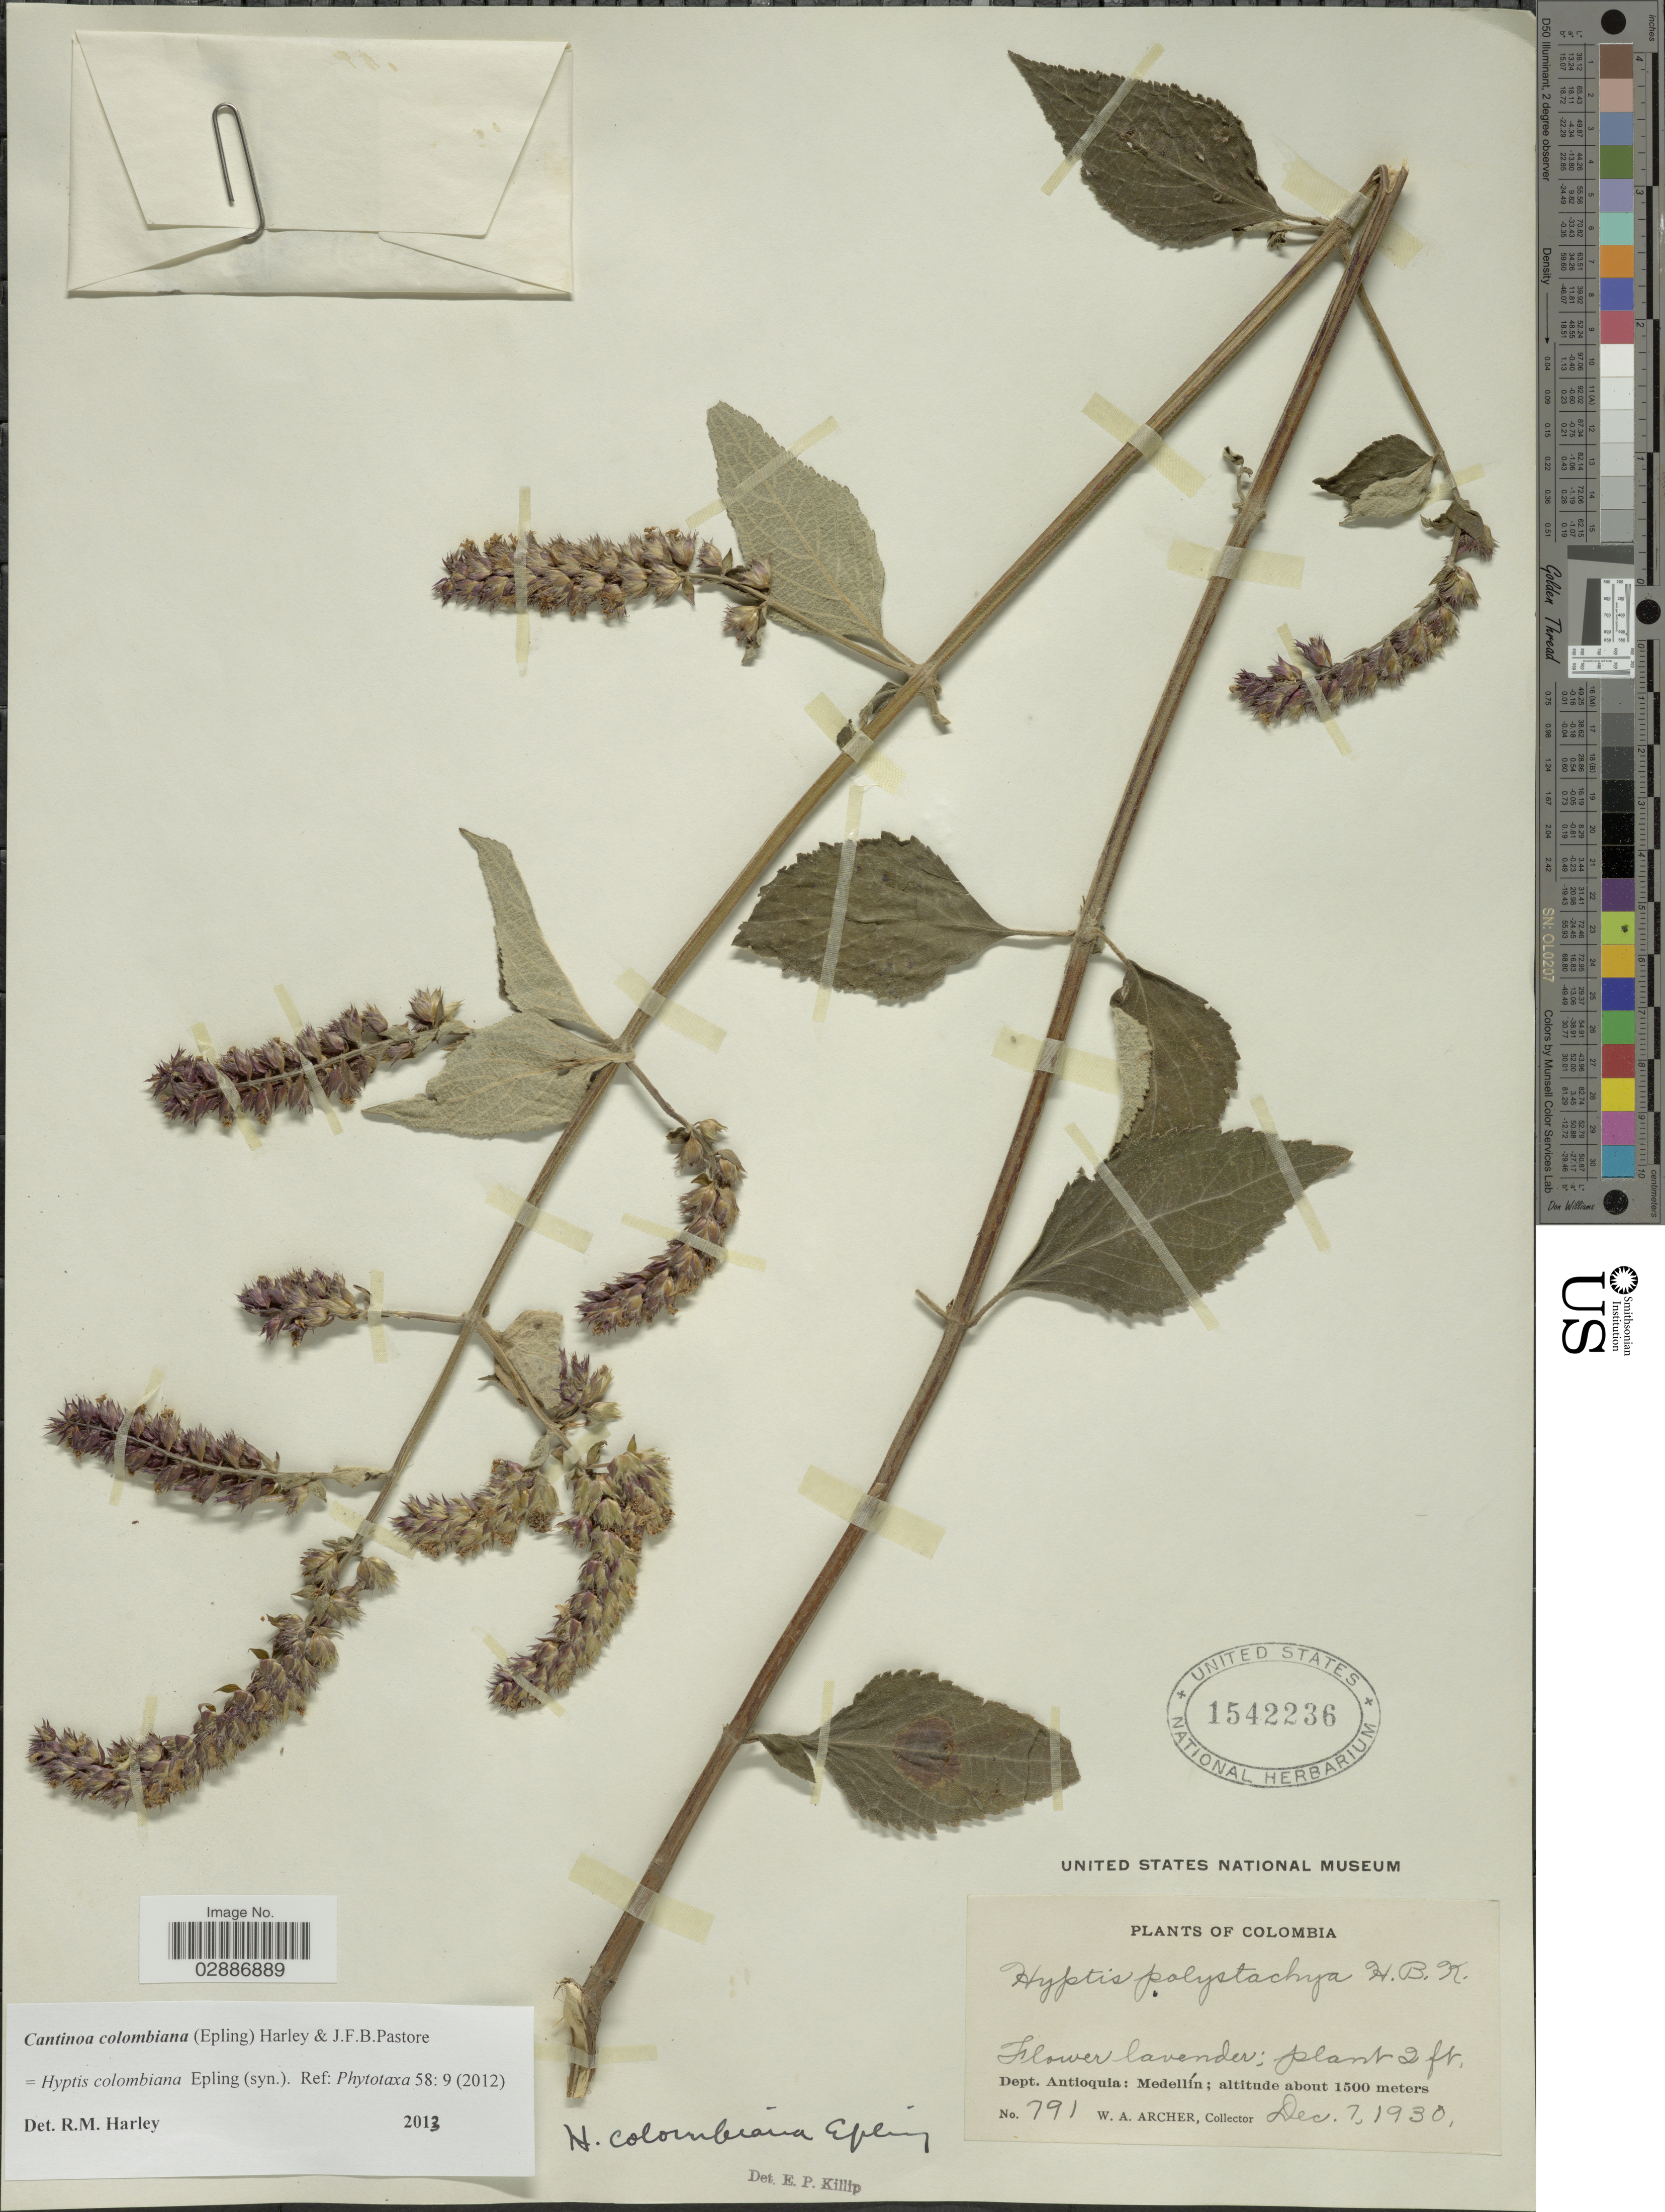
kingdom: Plantae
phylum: Tracheophyta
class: Magnoliopsida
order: Lamiales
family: Lamiaceae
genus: Cantinoa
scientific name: Cantinoa colombiana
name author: (Epling) Harley & J.F.B. Pastore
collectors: W. Archer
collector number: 791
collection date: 1930-12-07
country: Colombia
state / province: Antioquia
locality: Dept. Antioquia: Medellín.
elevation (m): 1500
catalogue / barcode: US 1542236